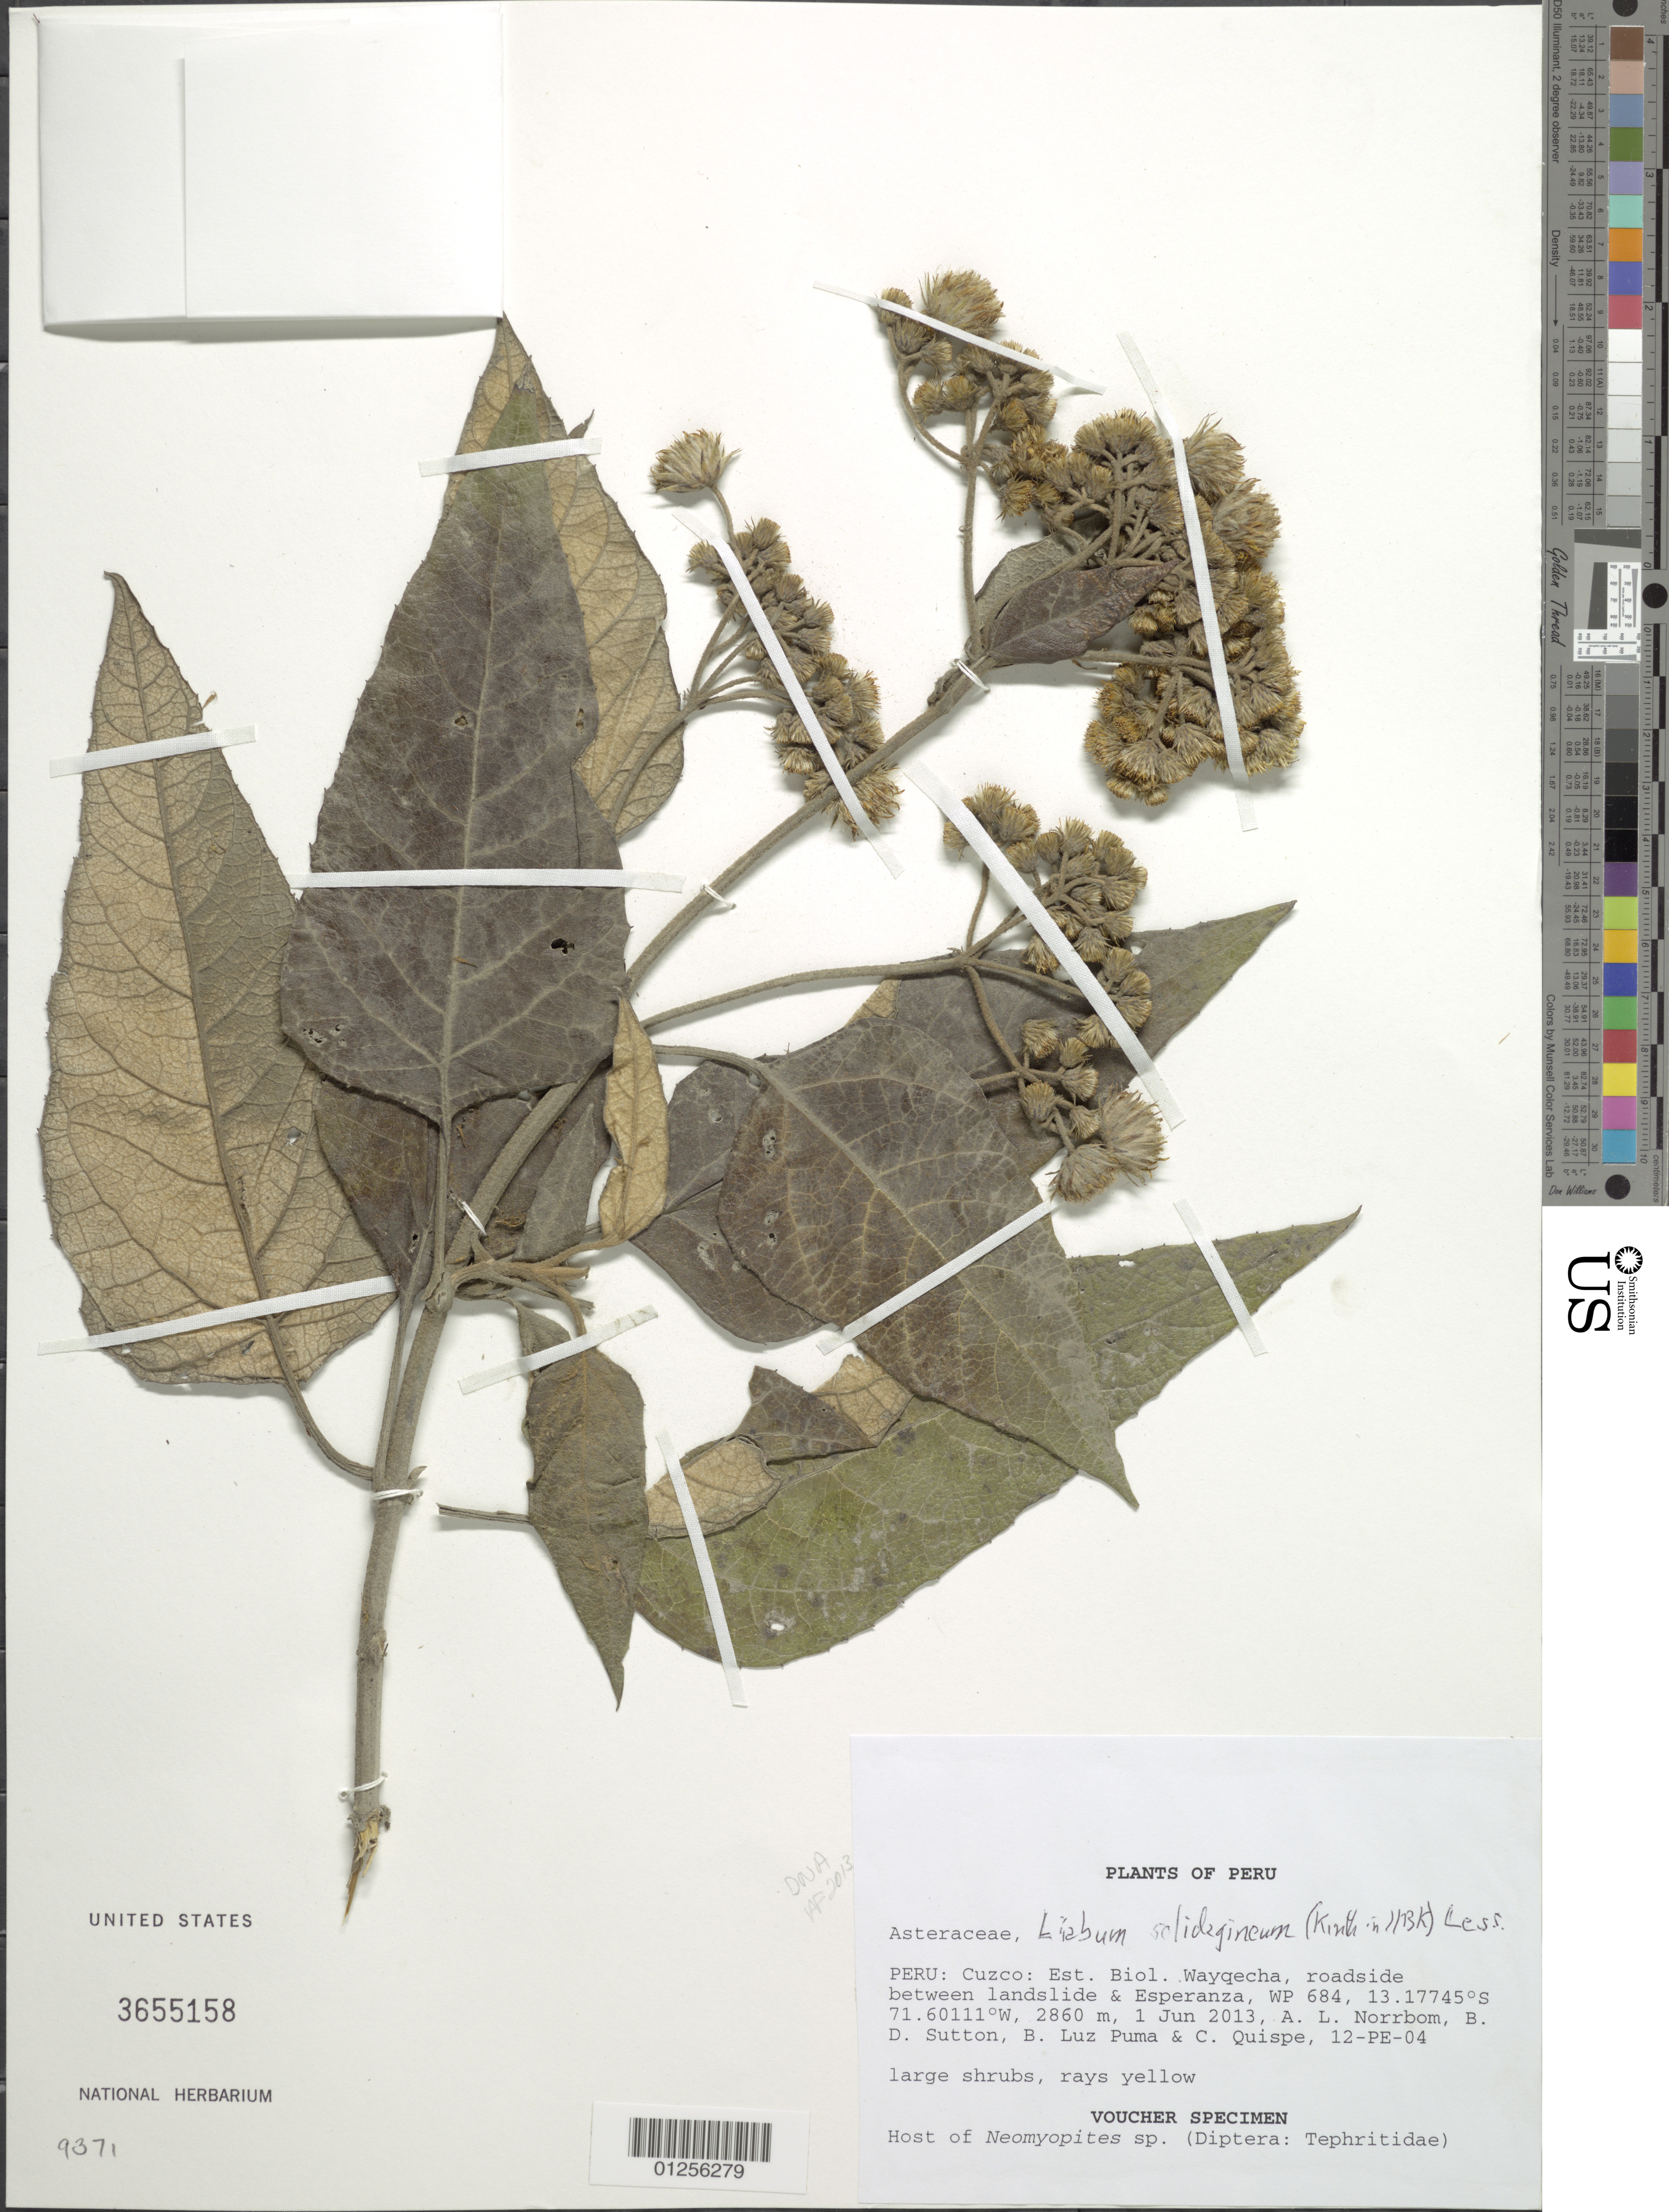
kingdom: Plantae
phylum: Tracheophyta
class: Magnoliopsida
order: Asterales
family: Asteraceae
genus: Liabum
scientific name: Liabum solidagineum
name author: (Kunth) Less.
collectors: A. L. Norrbom, B. Sutton, B. Luz Puma & C. Quispe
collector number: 12-PE-04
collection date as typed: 1 June 2013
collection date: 2013-06-01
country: Peru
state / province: Cusco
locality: Est. Biol. Wayqecha, roadside between landslide and Esperanza, WP 684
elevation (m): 2860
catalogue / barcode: US 3655158